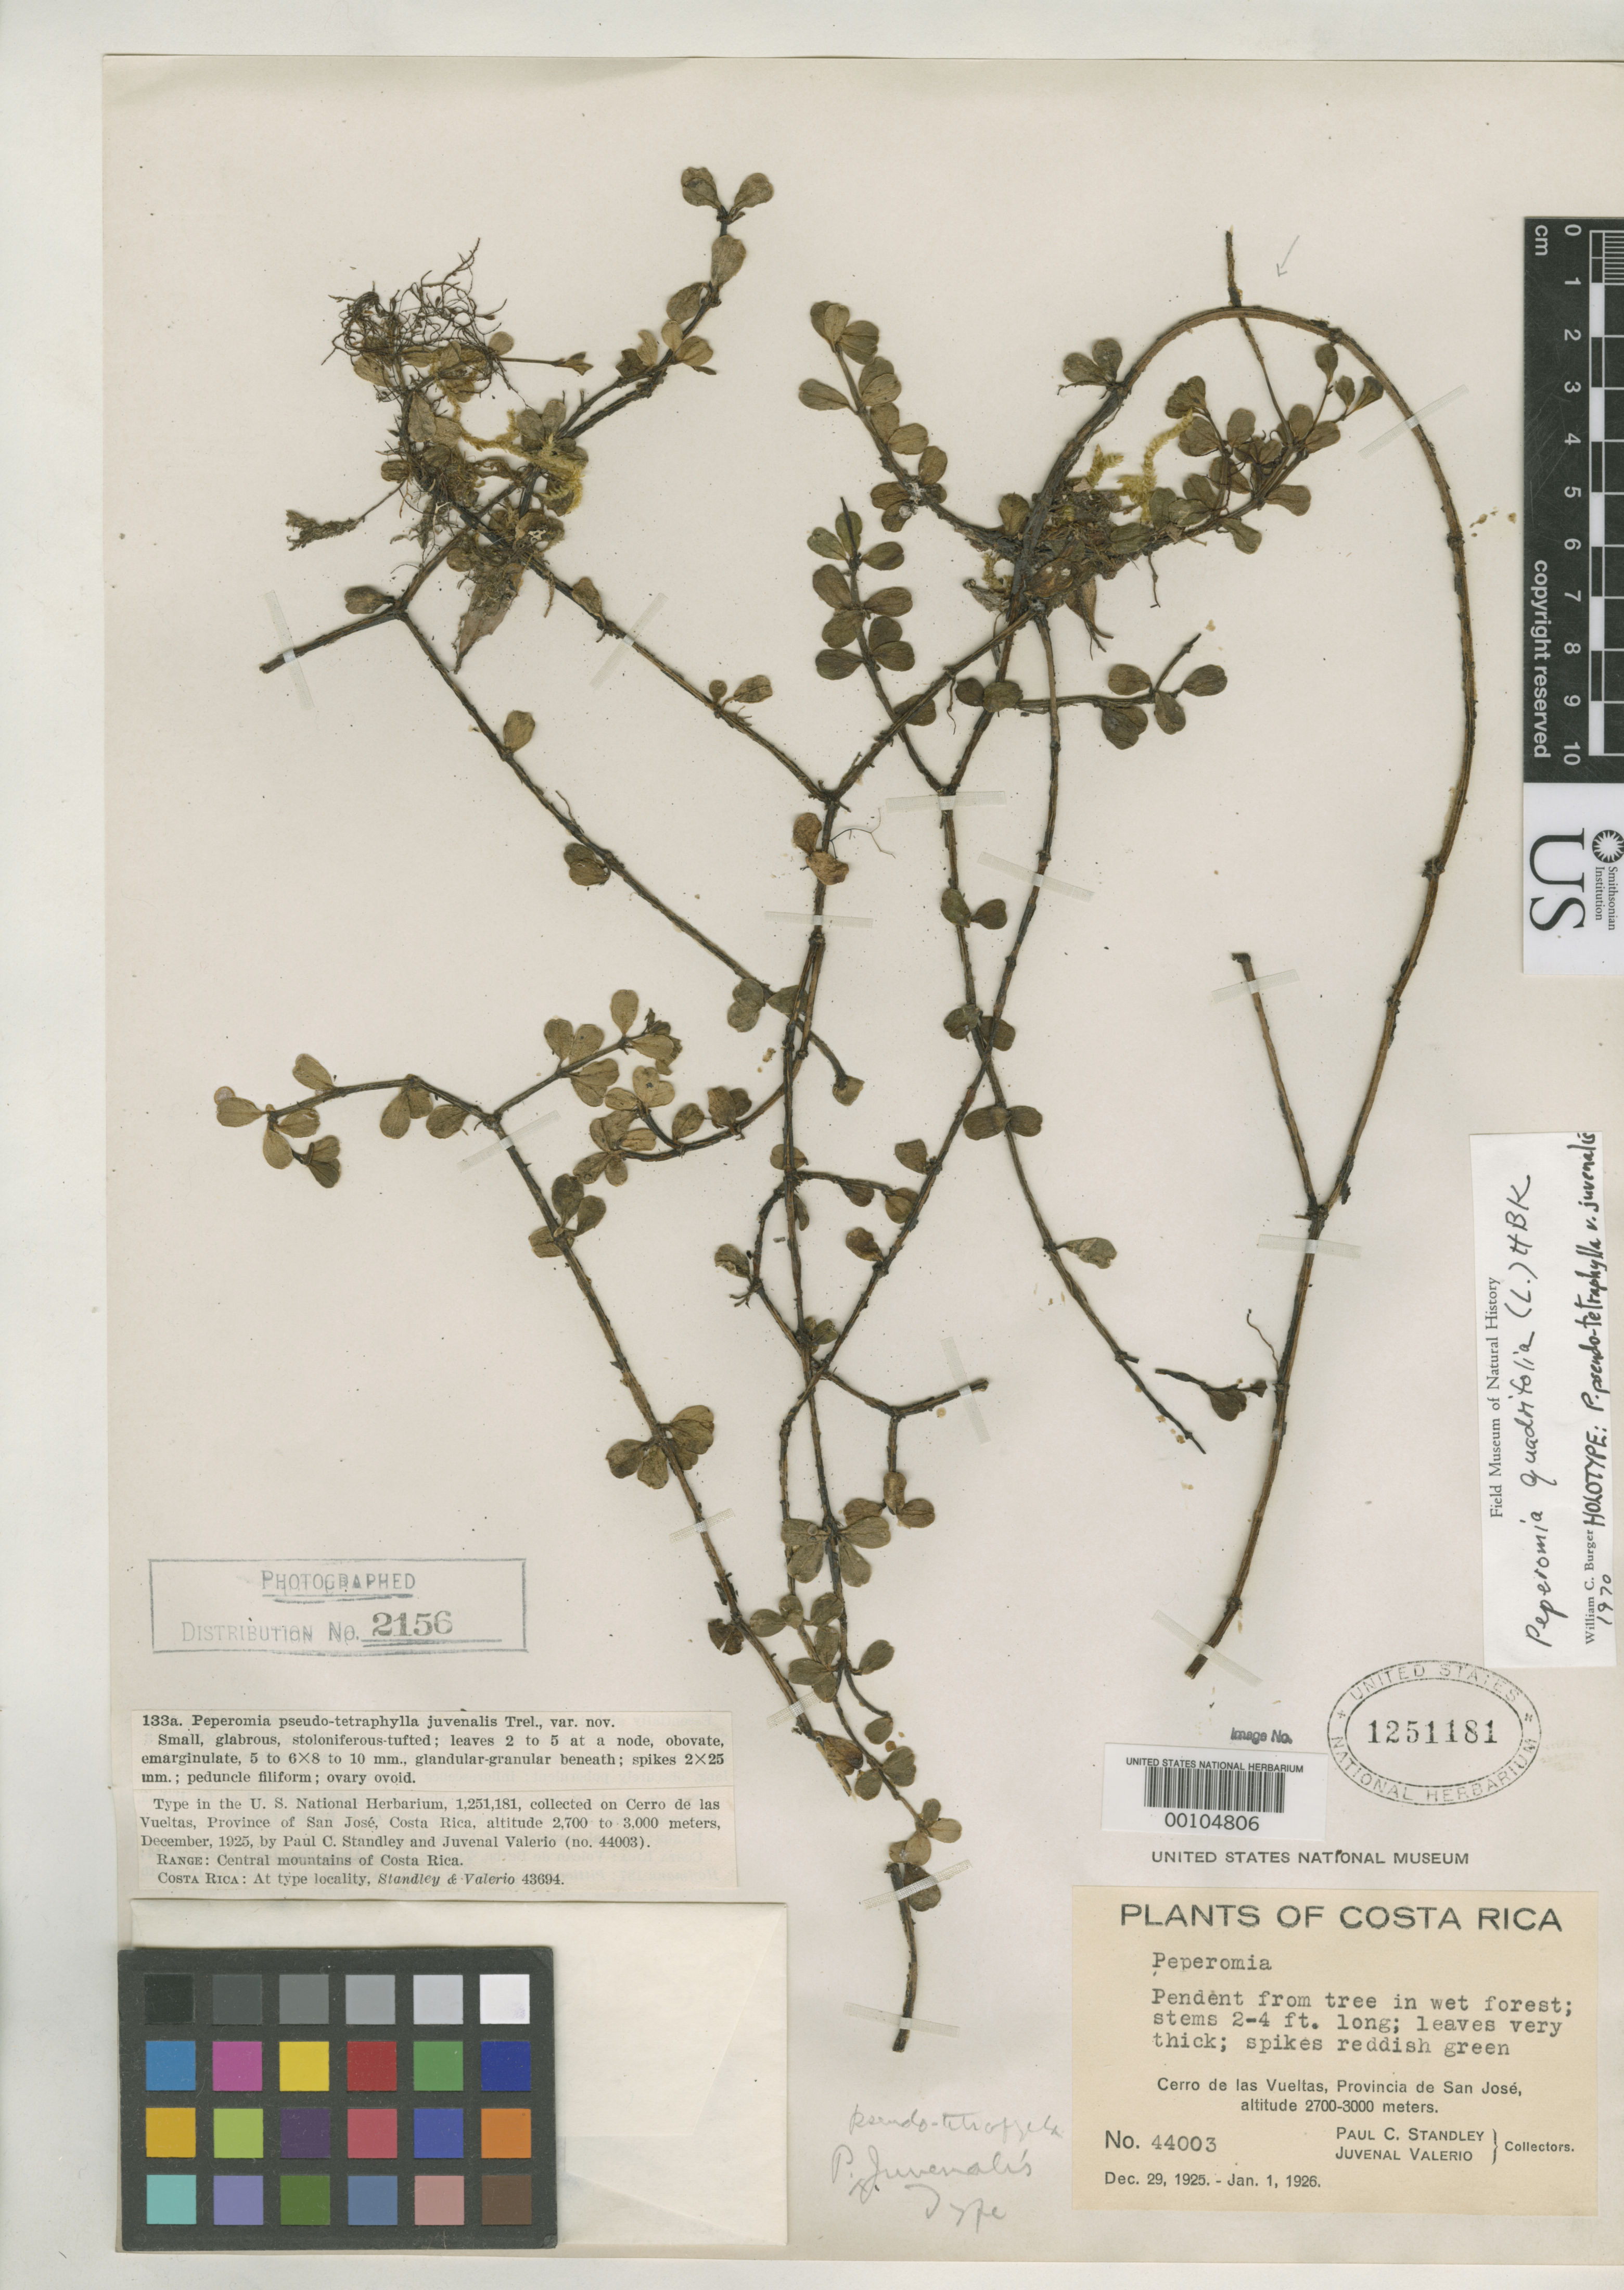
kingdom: Plantae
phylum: Tracheophyta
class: Magnoliopsida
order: Piperales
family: Piperaceae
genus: Peperomia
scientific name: Peperomia pseudotetraphylla var. juvenalis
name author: Trel.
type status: Holotype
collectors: P. C. Standley & J. Valerio R.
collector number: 44003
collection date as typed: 29 Dec 1925 to 01 Jan 1926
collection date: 1925-12-29/1926-01-01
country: Costa Rica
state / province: San José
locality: Cerro de Las Vueltas.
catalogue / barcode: US 1251181